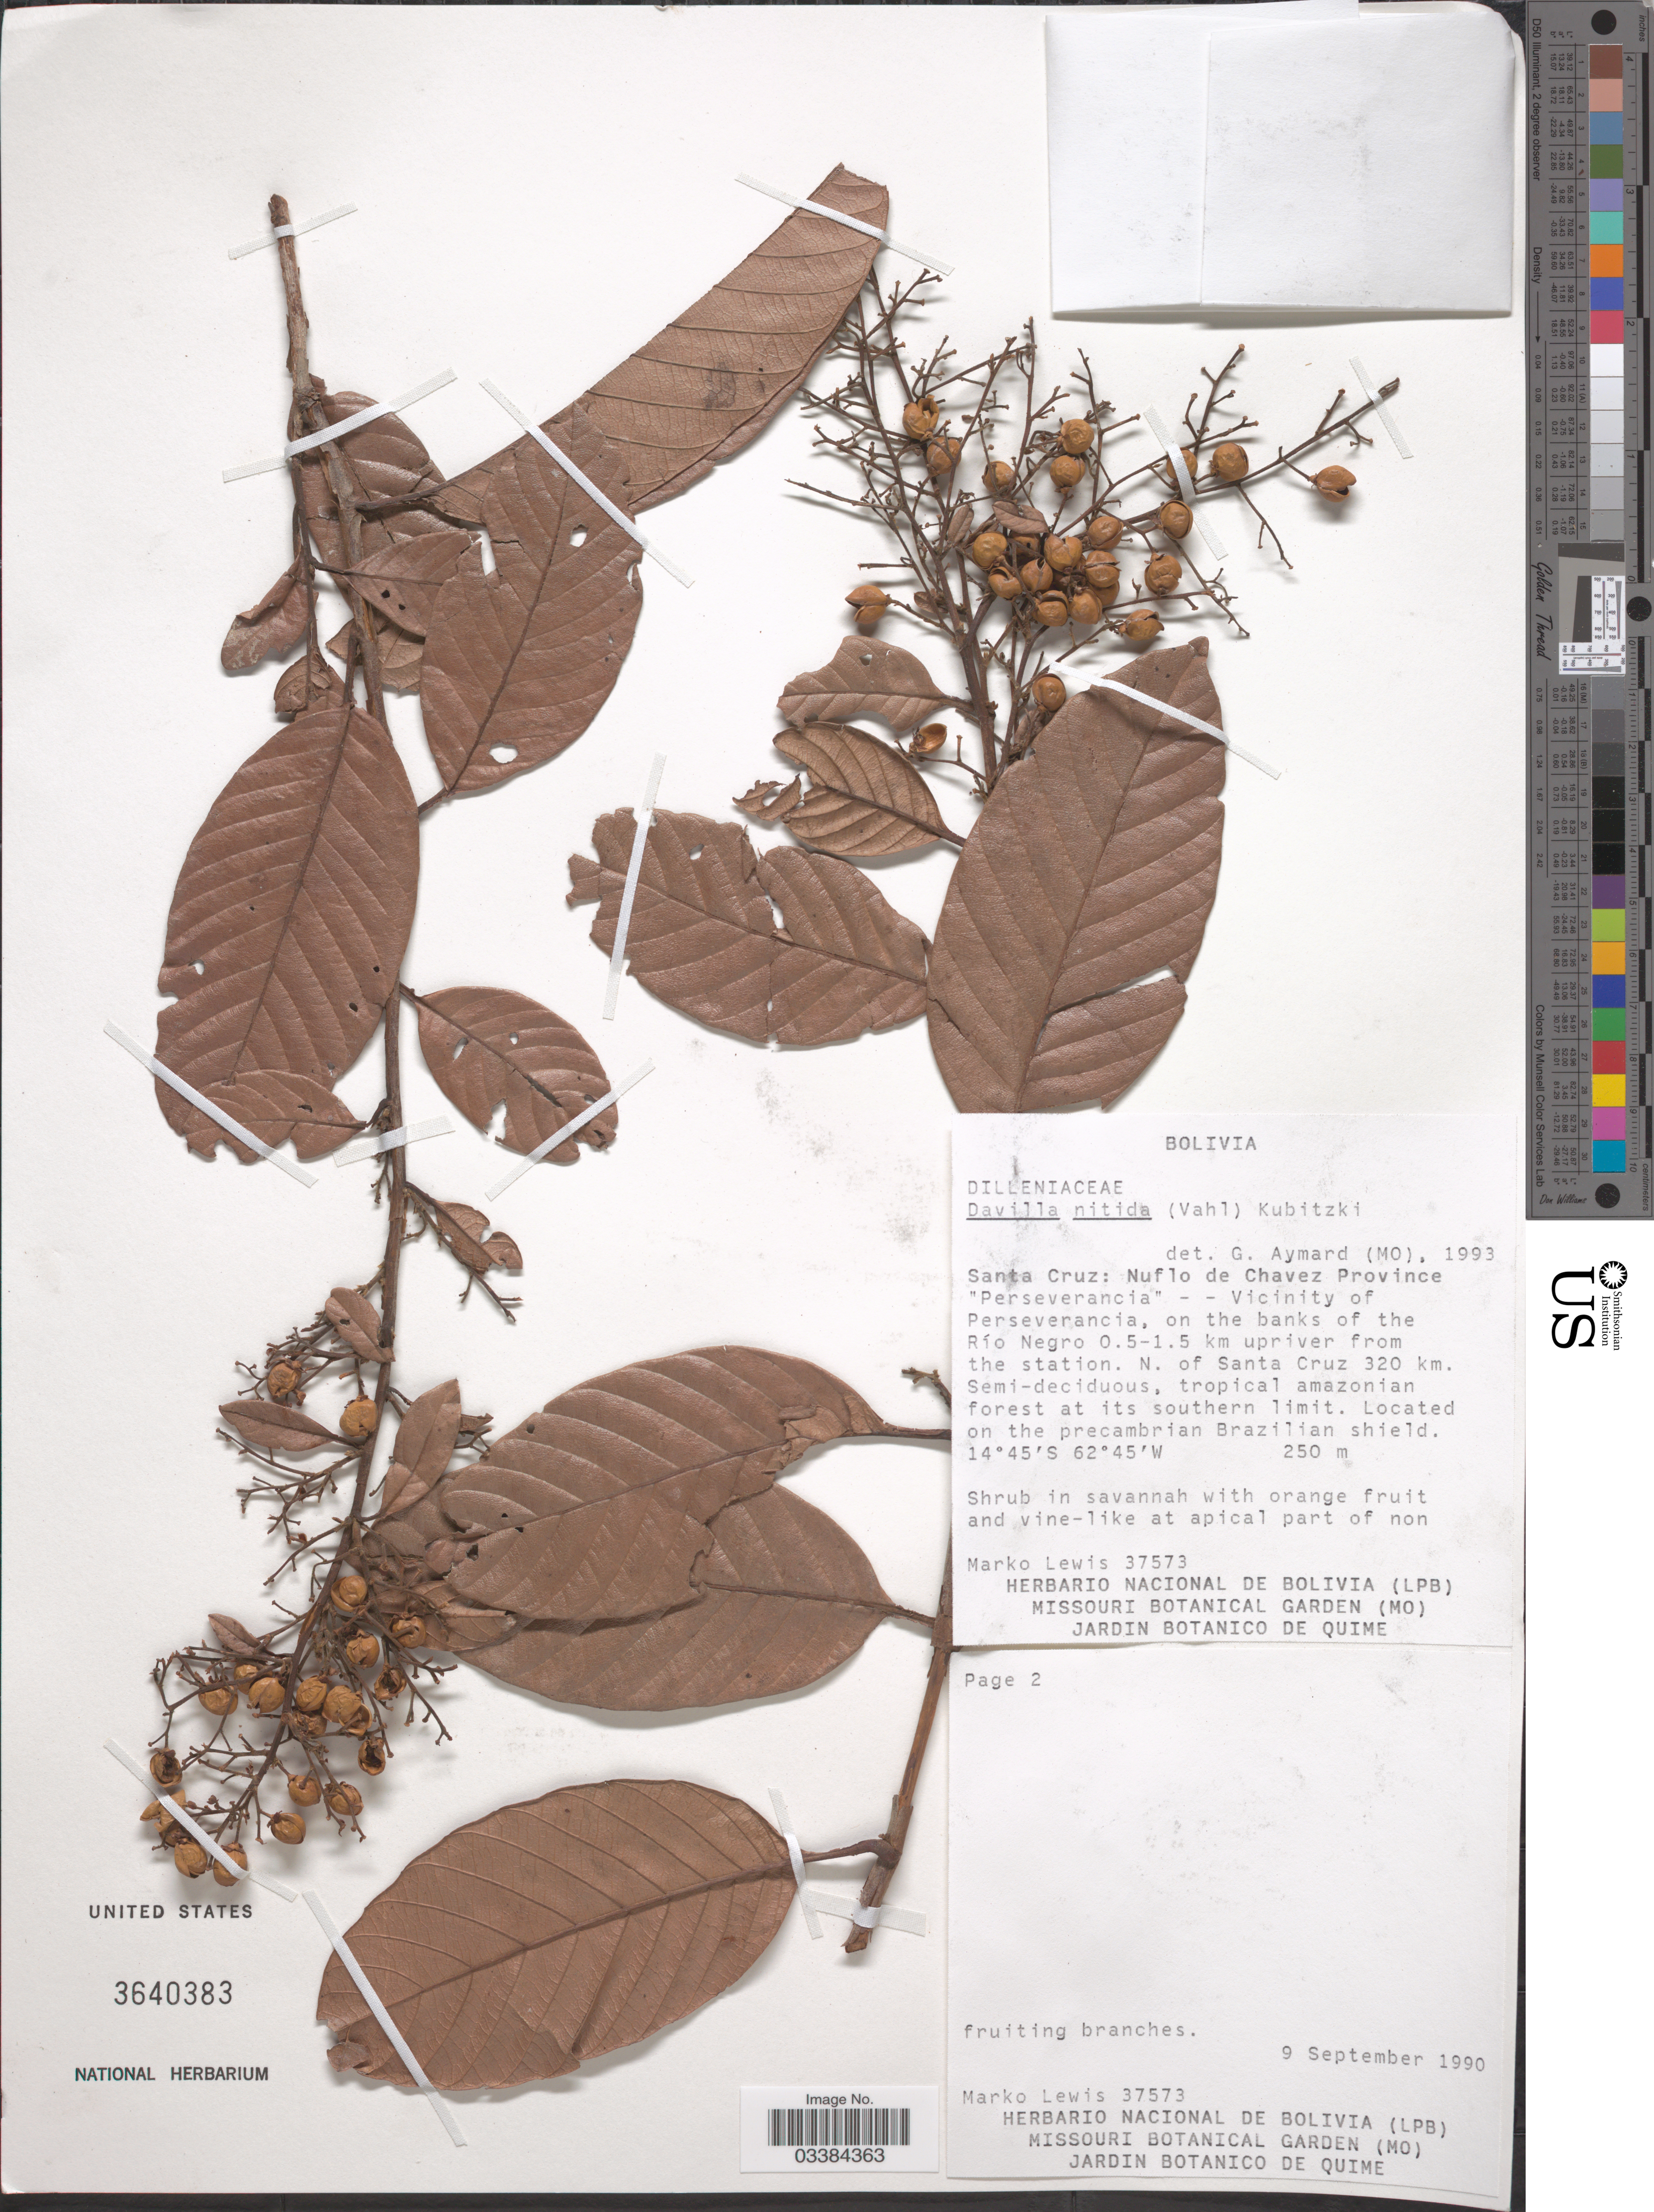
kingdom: Plantae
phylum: Tracheophyta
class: Magnoliopsida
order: Dilleniales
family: Dilleniaceae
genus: Davilla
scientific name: Davilla nitida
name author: (Vahl) Kubitzki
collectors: M. Lewis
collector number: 37573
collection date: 1990-09-09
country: Bolivia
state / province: Santa Cruz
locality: Nuflo de Chavez Province. "Perseverancia" - Vicinity of Perseverancia, on the banks of the Río Negro 0.5-1.5 km upriver from the station. N. of Santa Cruz 320 km. On the precambrian Brazilian shield.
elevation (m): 250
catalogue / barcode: US 3640383